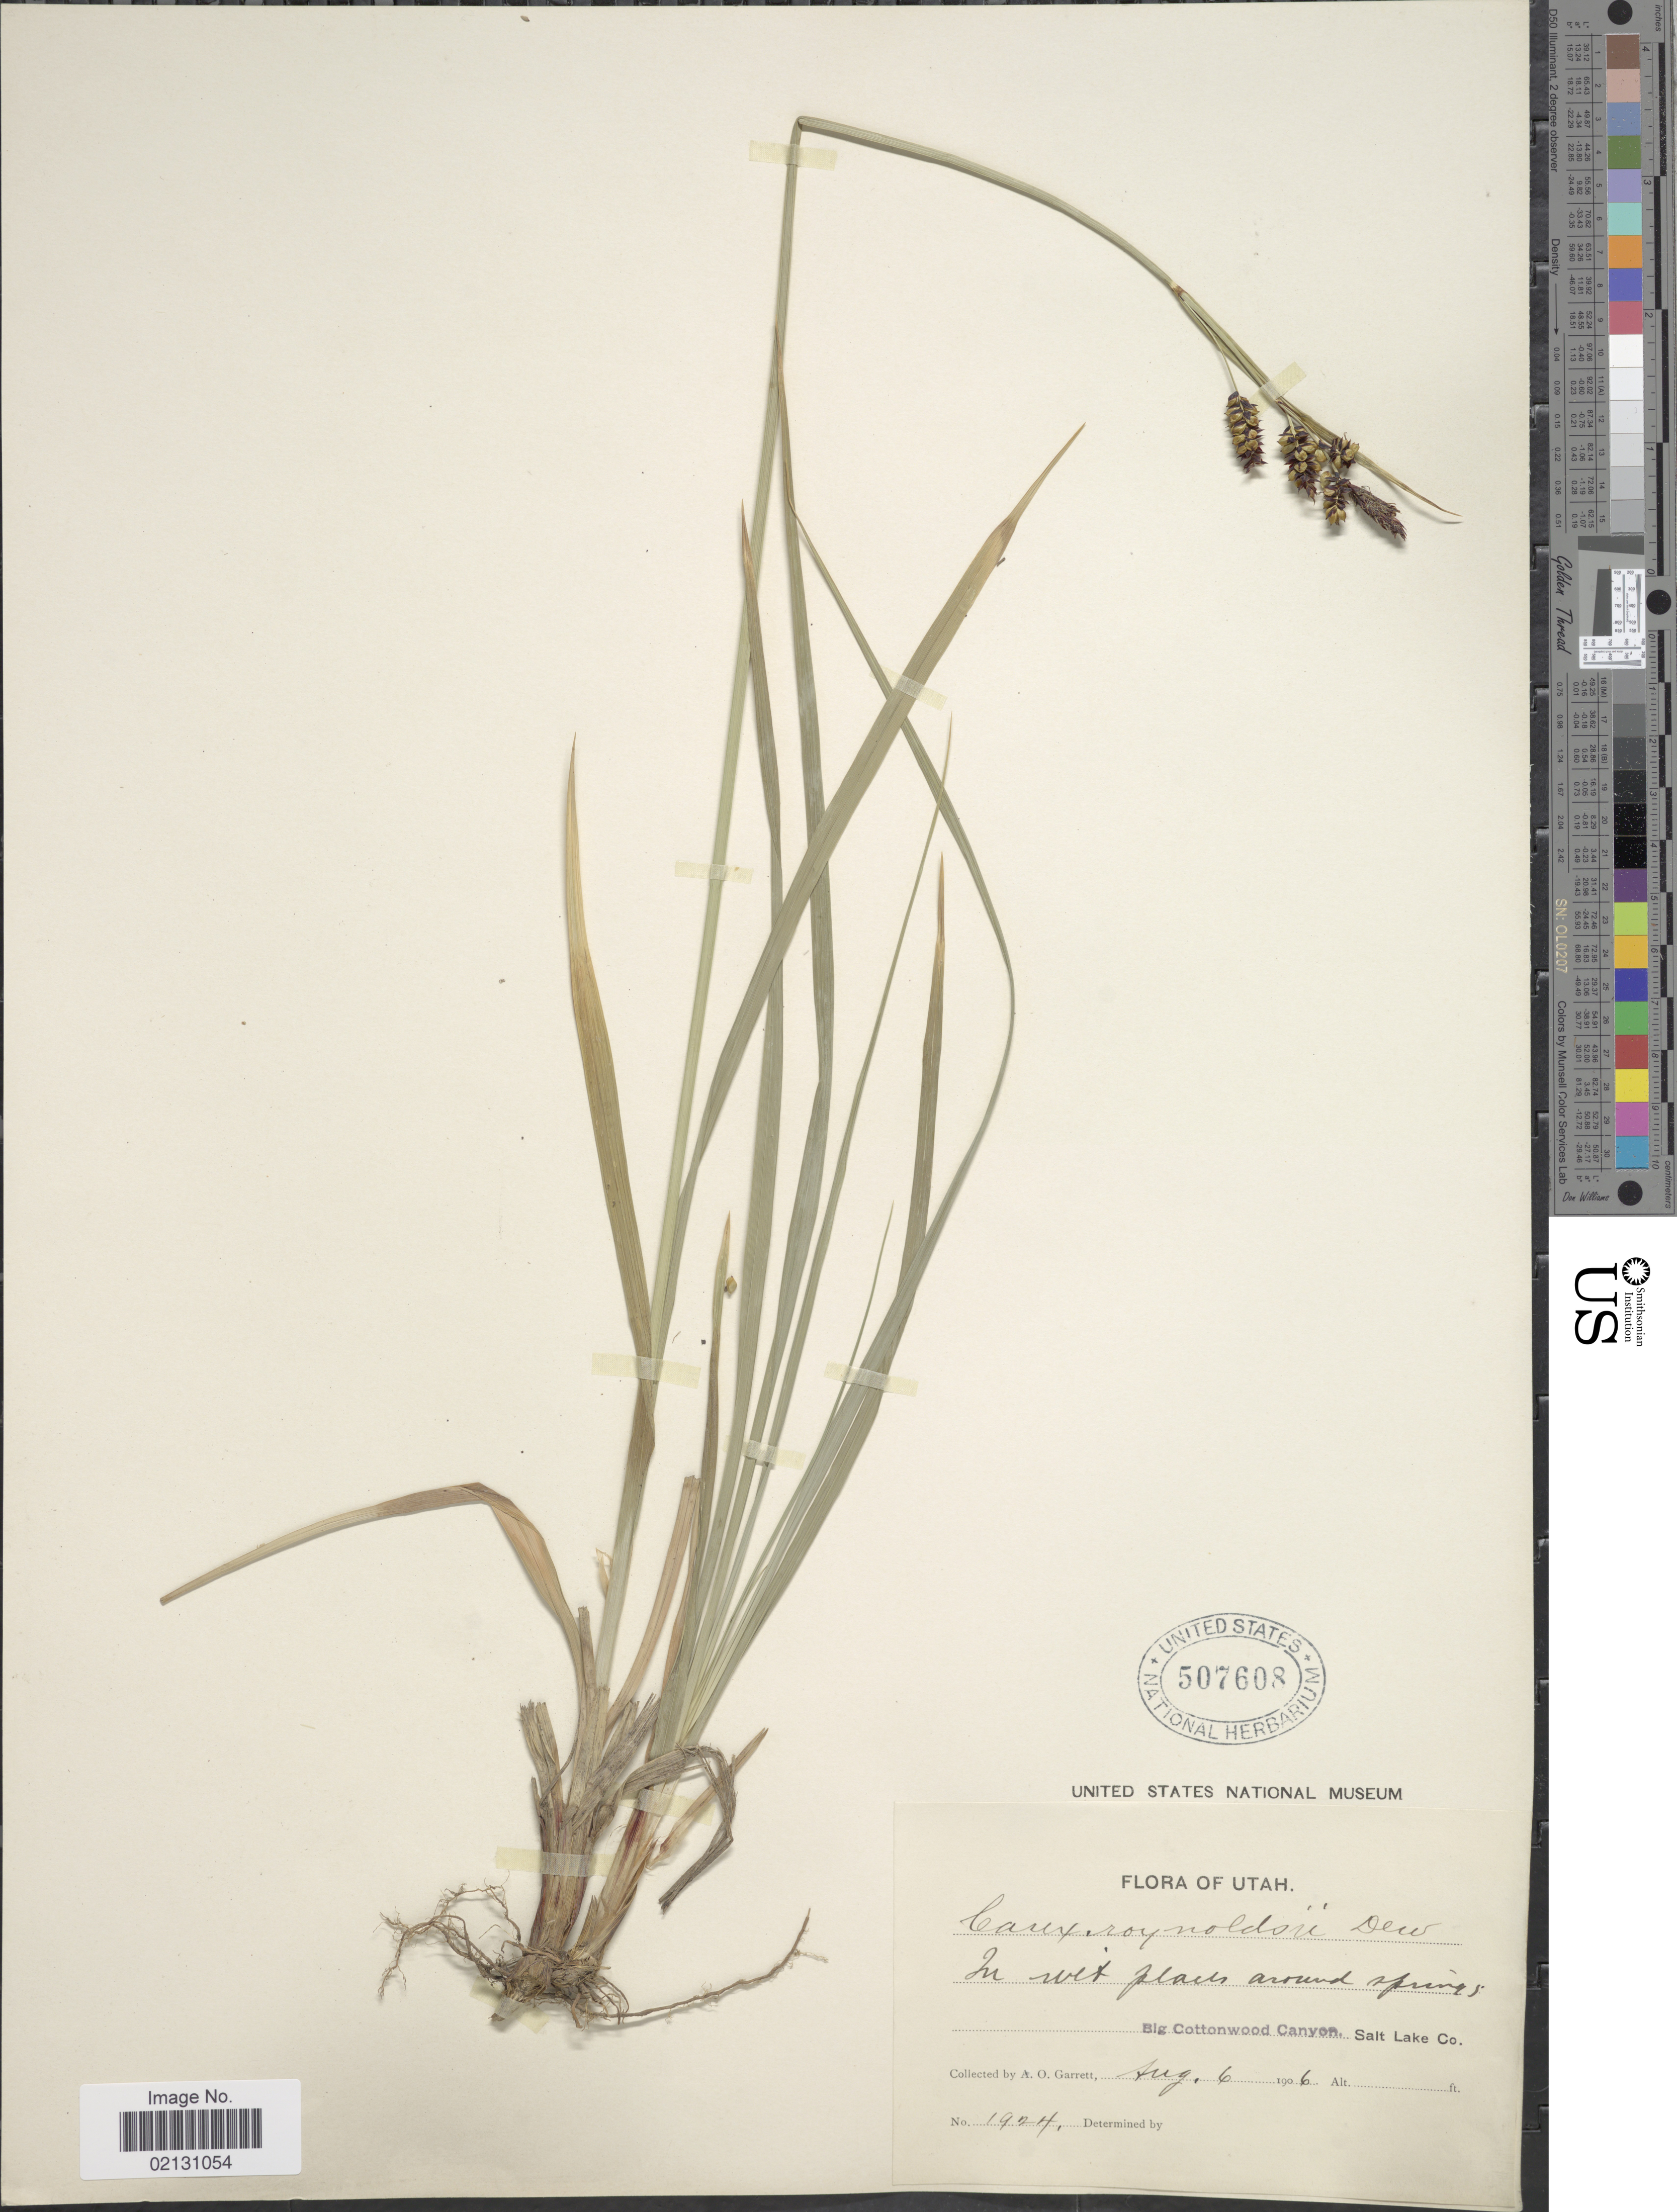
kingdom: Plantae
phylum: Tracheophyta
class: Liliopsida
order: Poales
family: Cyperaceae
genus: Carex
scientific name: Carex raynoldsii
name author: Dewey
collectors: A. O. Garrett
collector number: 1924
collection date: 1906-08-06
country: United States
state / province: Utah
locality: In wet places around springs, Big Cottonwood Canyon, Salt Lake Co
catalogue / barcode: US 507608